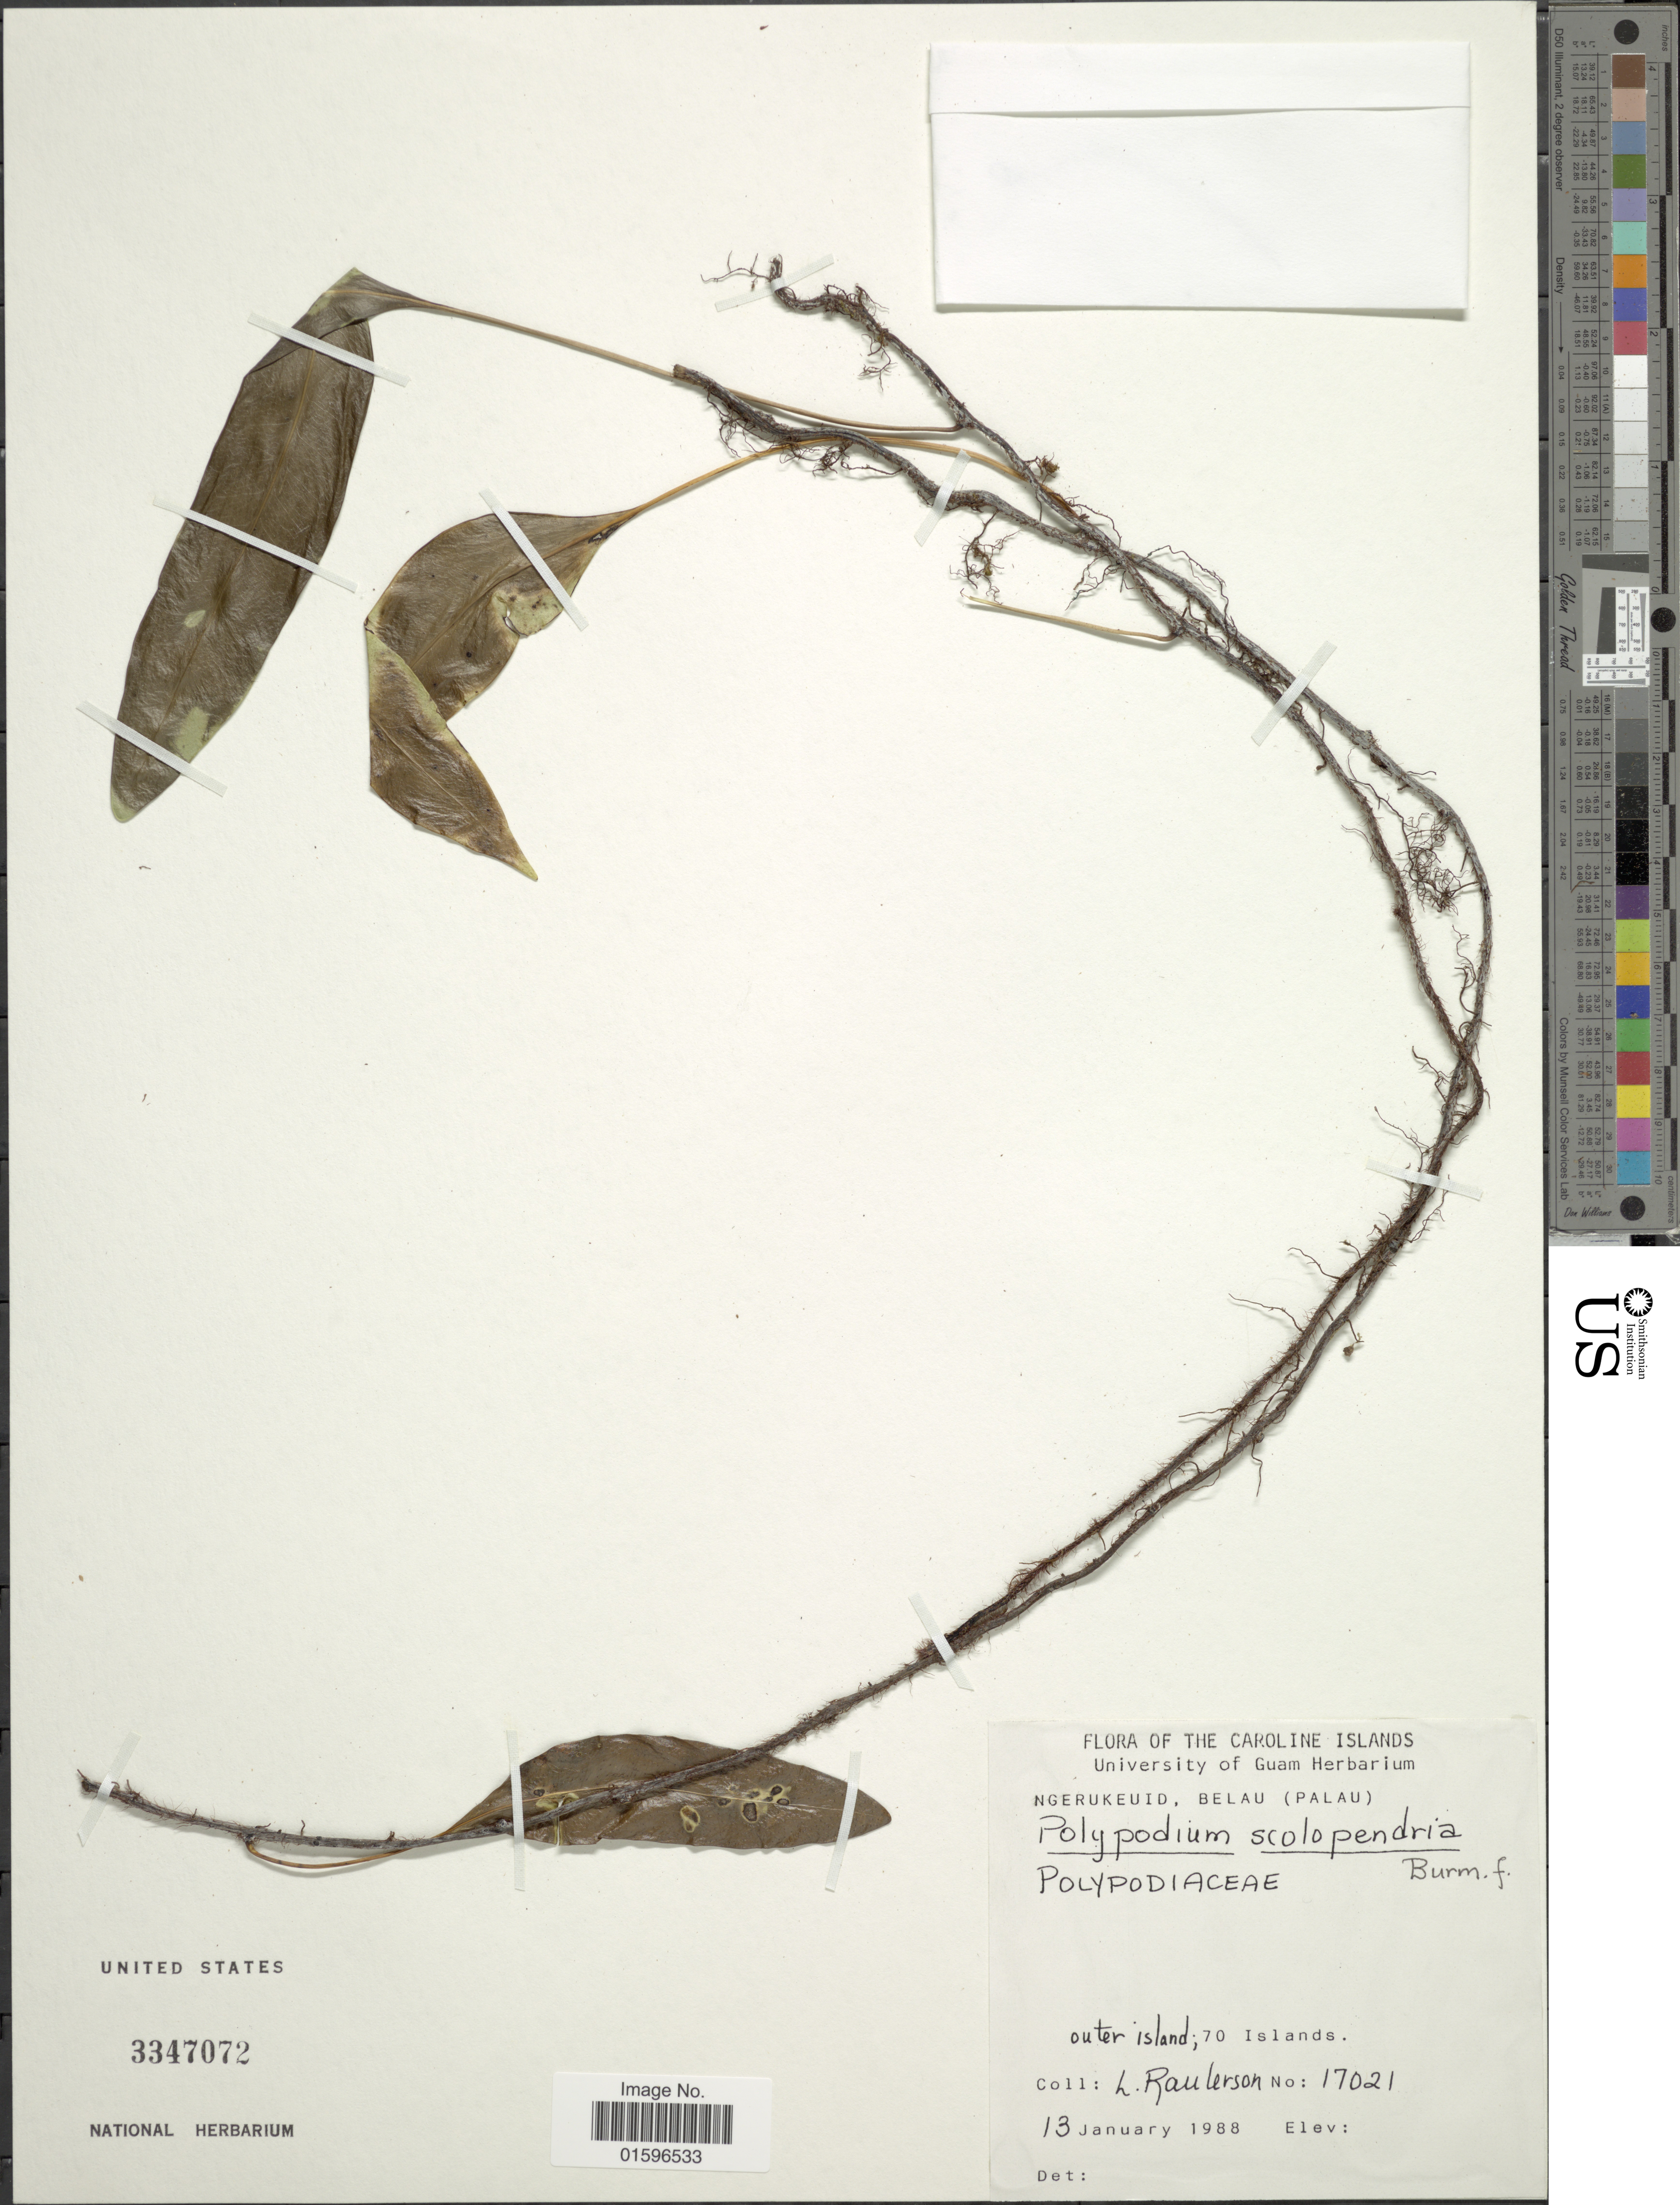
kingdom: Plantae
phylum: Tracheophyta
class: Polypodiopsida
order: Polypodiales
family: Polypodiaceae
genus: Polypodium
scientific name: Polypodium scolopendria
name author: Burm. f.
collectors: L. Raulerson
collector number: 17021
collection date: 1988-01-13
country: Palau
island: Ngerukeuid [Orukuizu]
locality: Carolines Islands, Ngerukeuid, Belau, (Palau) outer island; 70 Islands, Island 24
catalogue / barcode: US 3347072